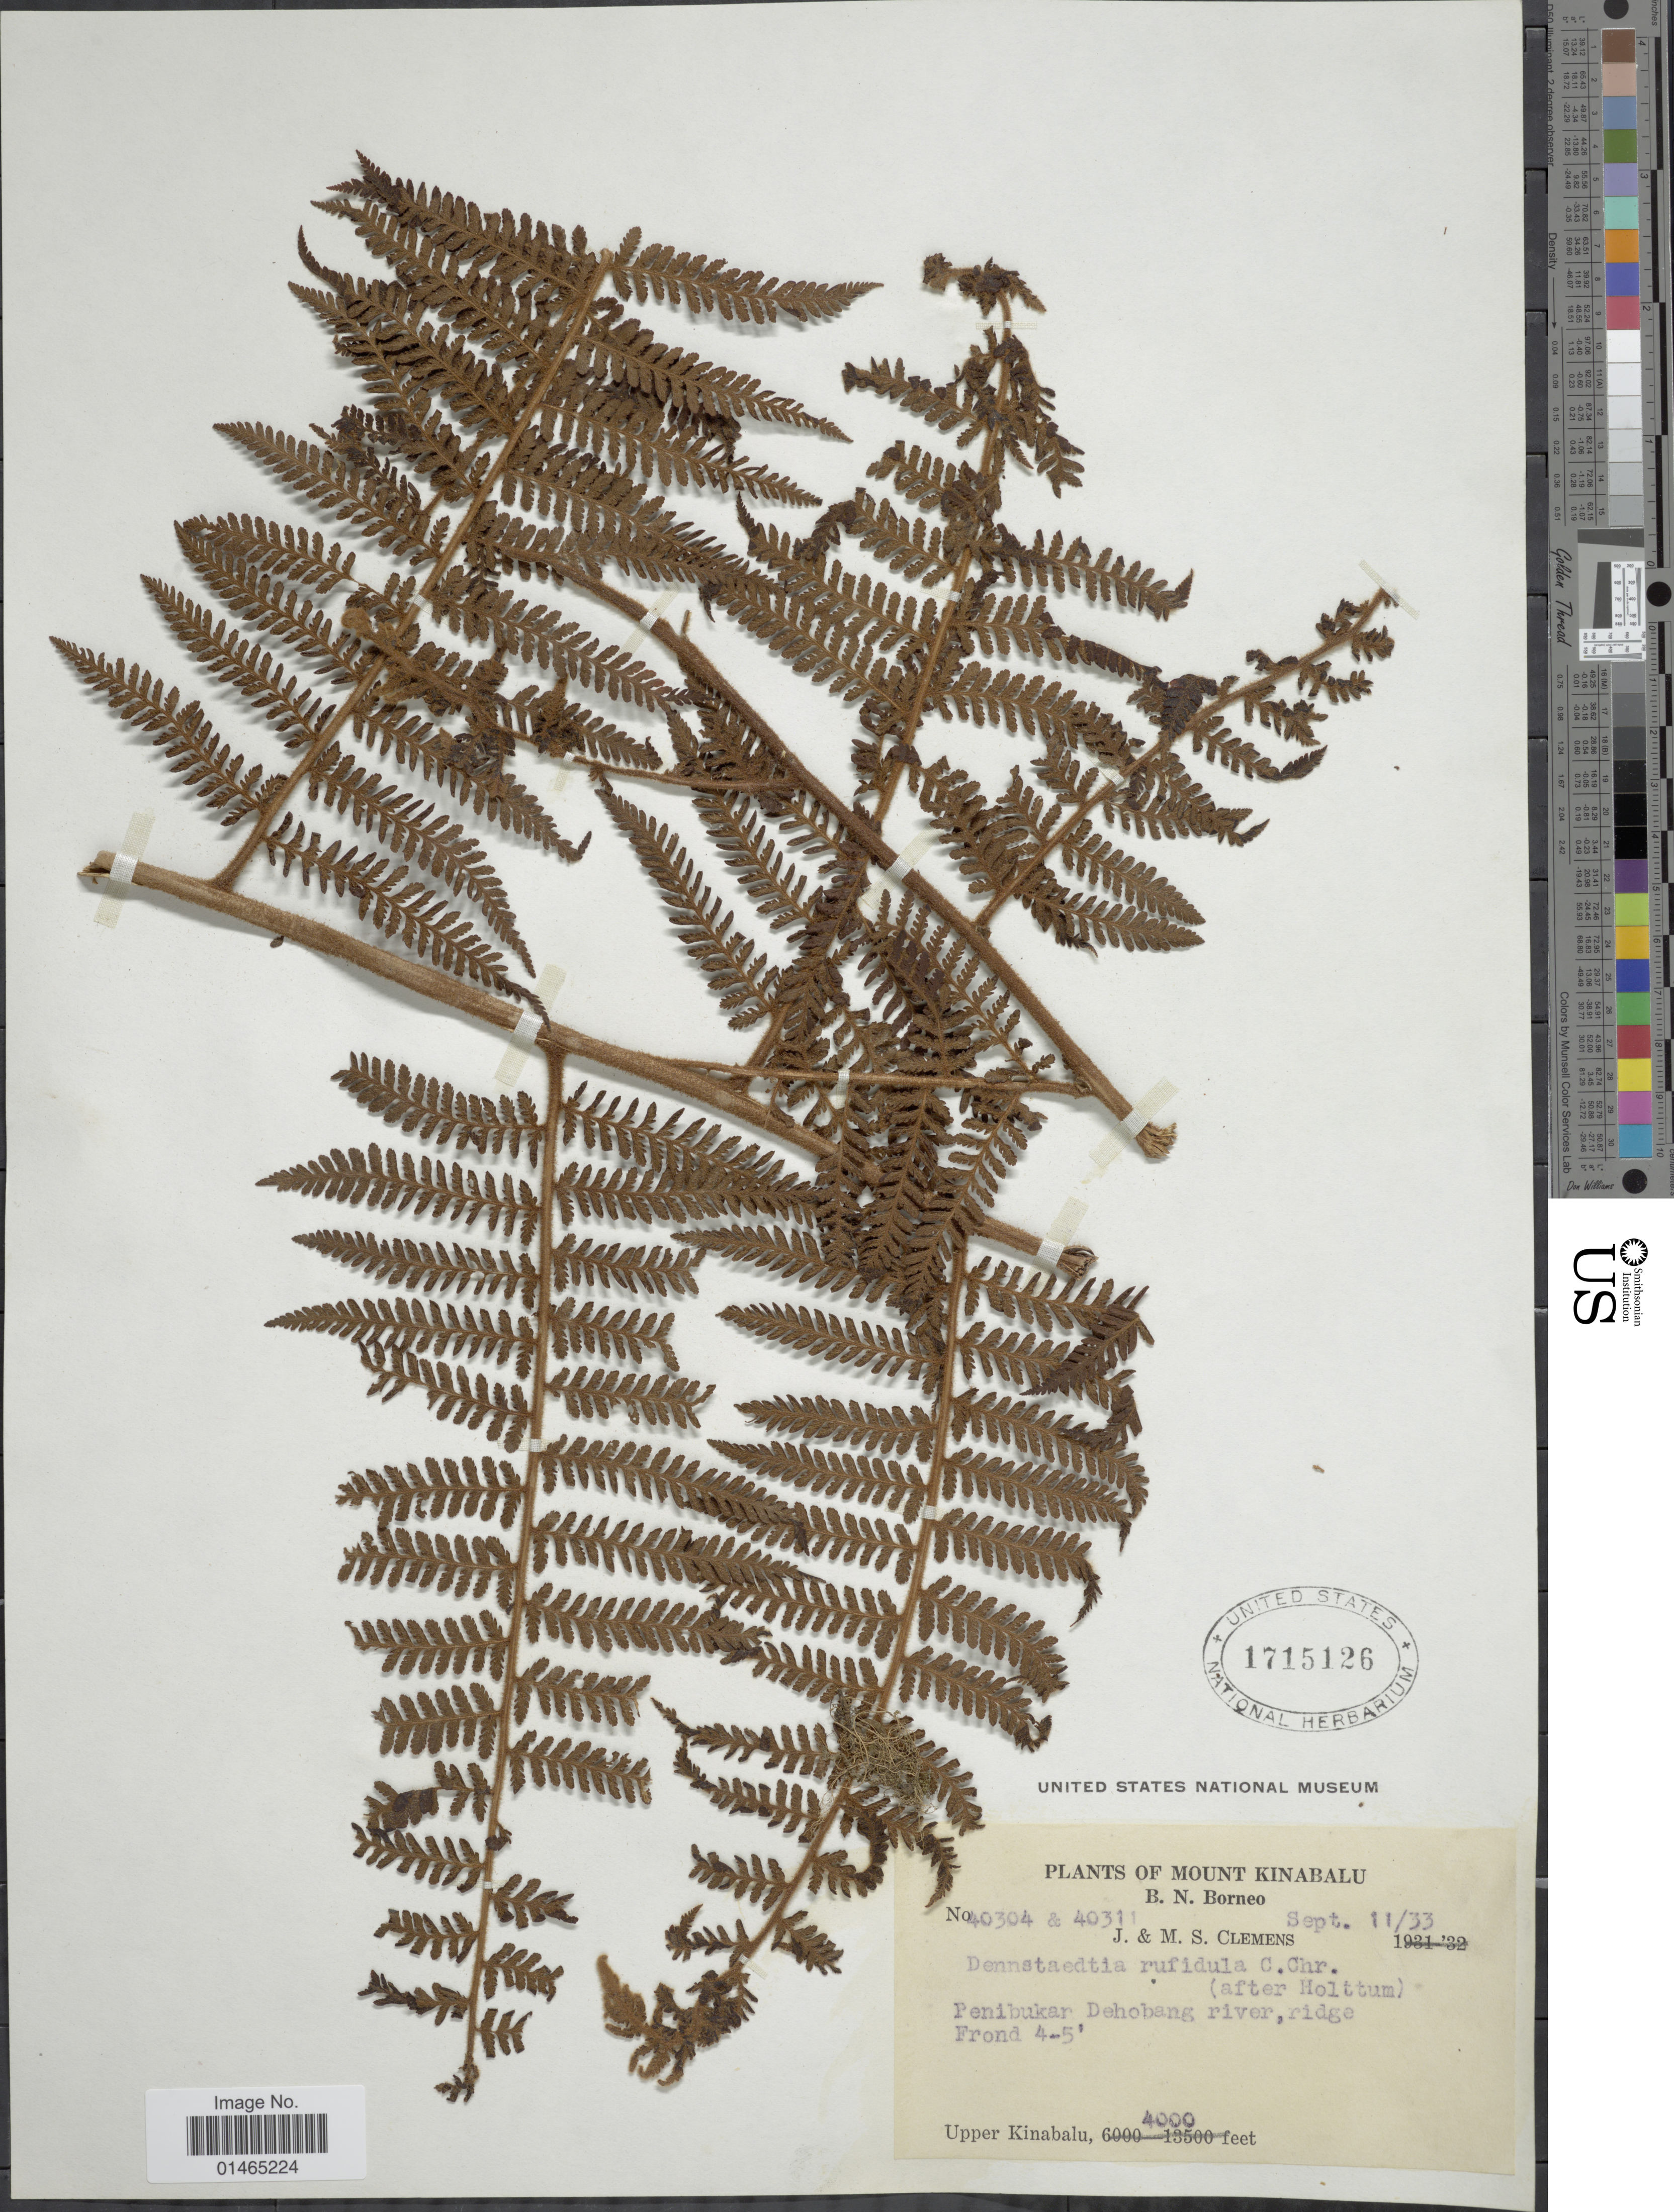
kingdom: Plantae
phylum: Tracheophyta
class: Polypodiopsida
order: Polypodiales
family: Dennstaedtiaceae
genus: Dennstaedtia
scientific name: Dennstaedtia rufidula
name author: C. Chr.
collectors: J. Clemens & M. S. Clemens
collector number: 40304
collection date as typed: Transcribed d/m/y: 11/9/33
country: Malaysia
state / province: Sabah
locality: Mount Kinabalu. B.N. Borneo. Penibukan Dehobang river, ridge Frond. Upper Kinabalu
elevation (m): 1219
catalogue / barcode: US 1715126